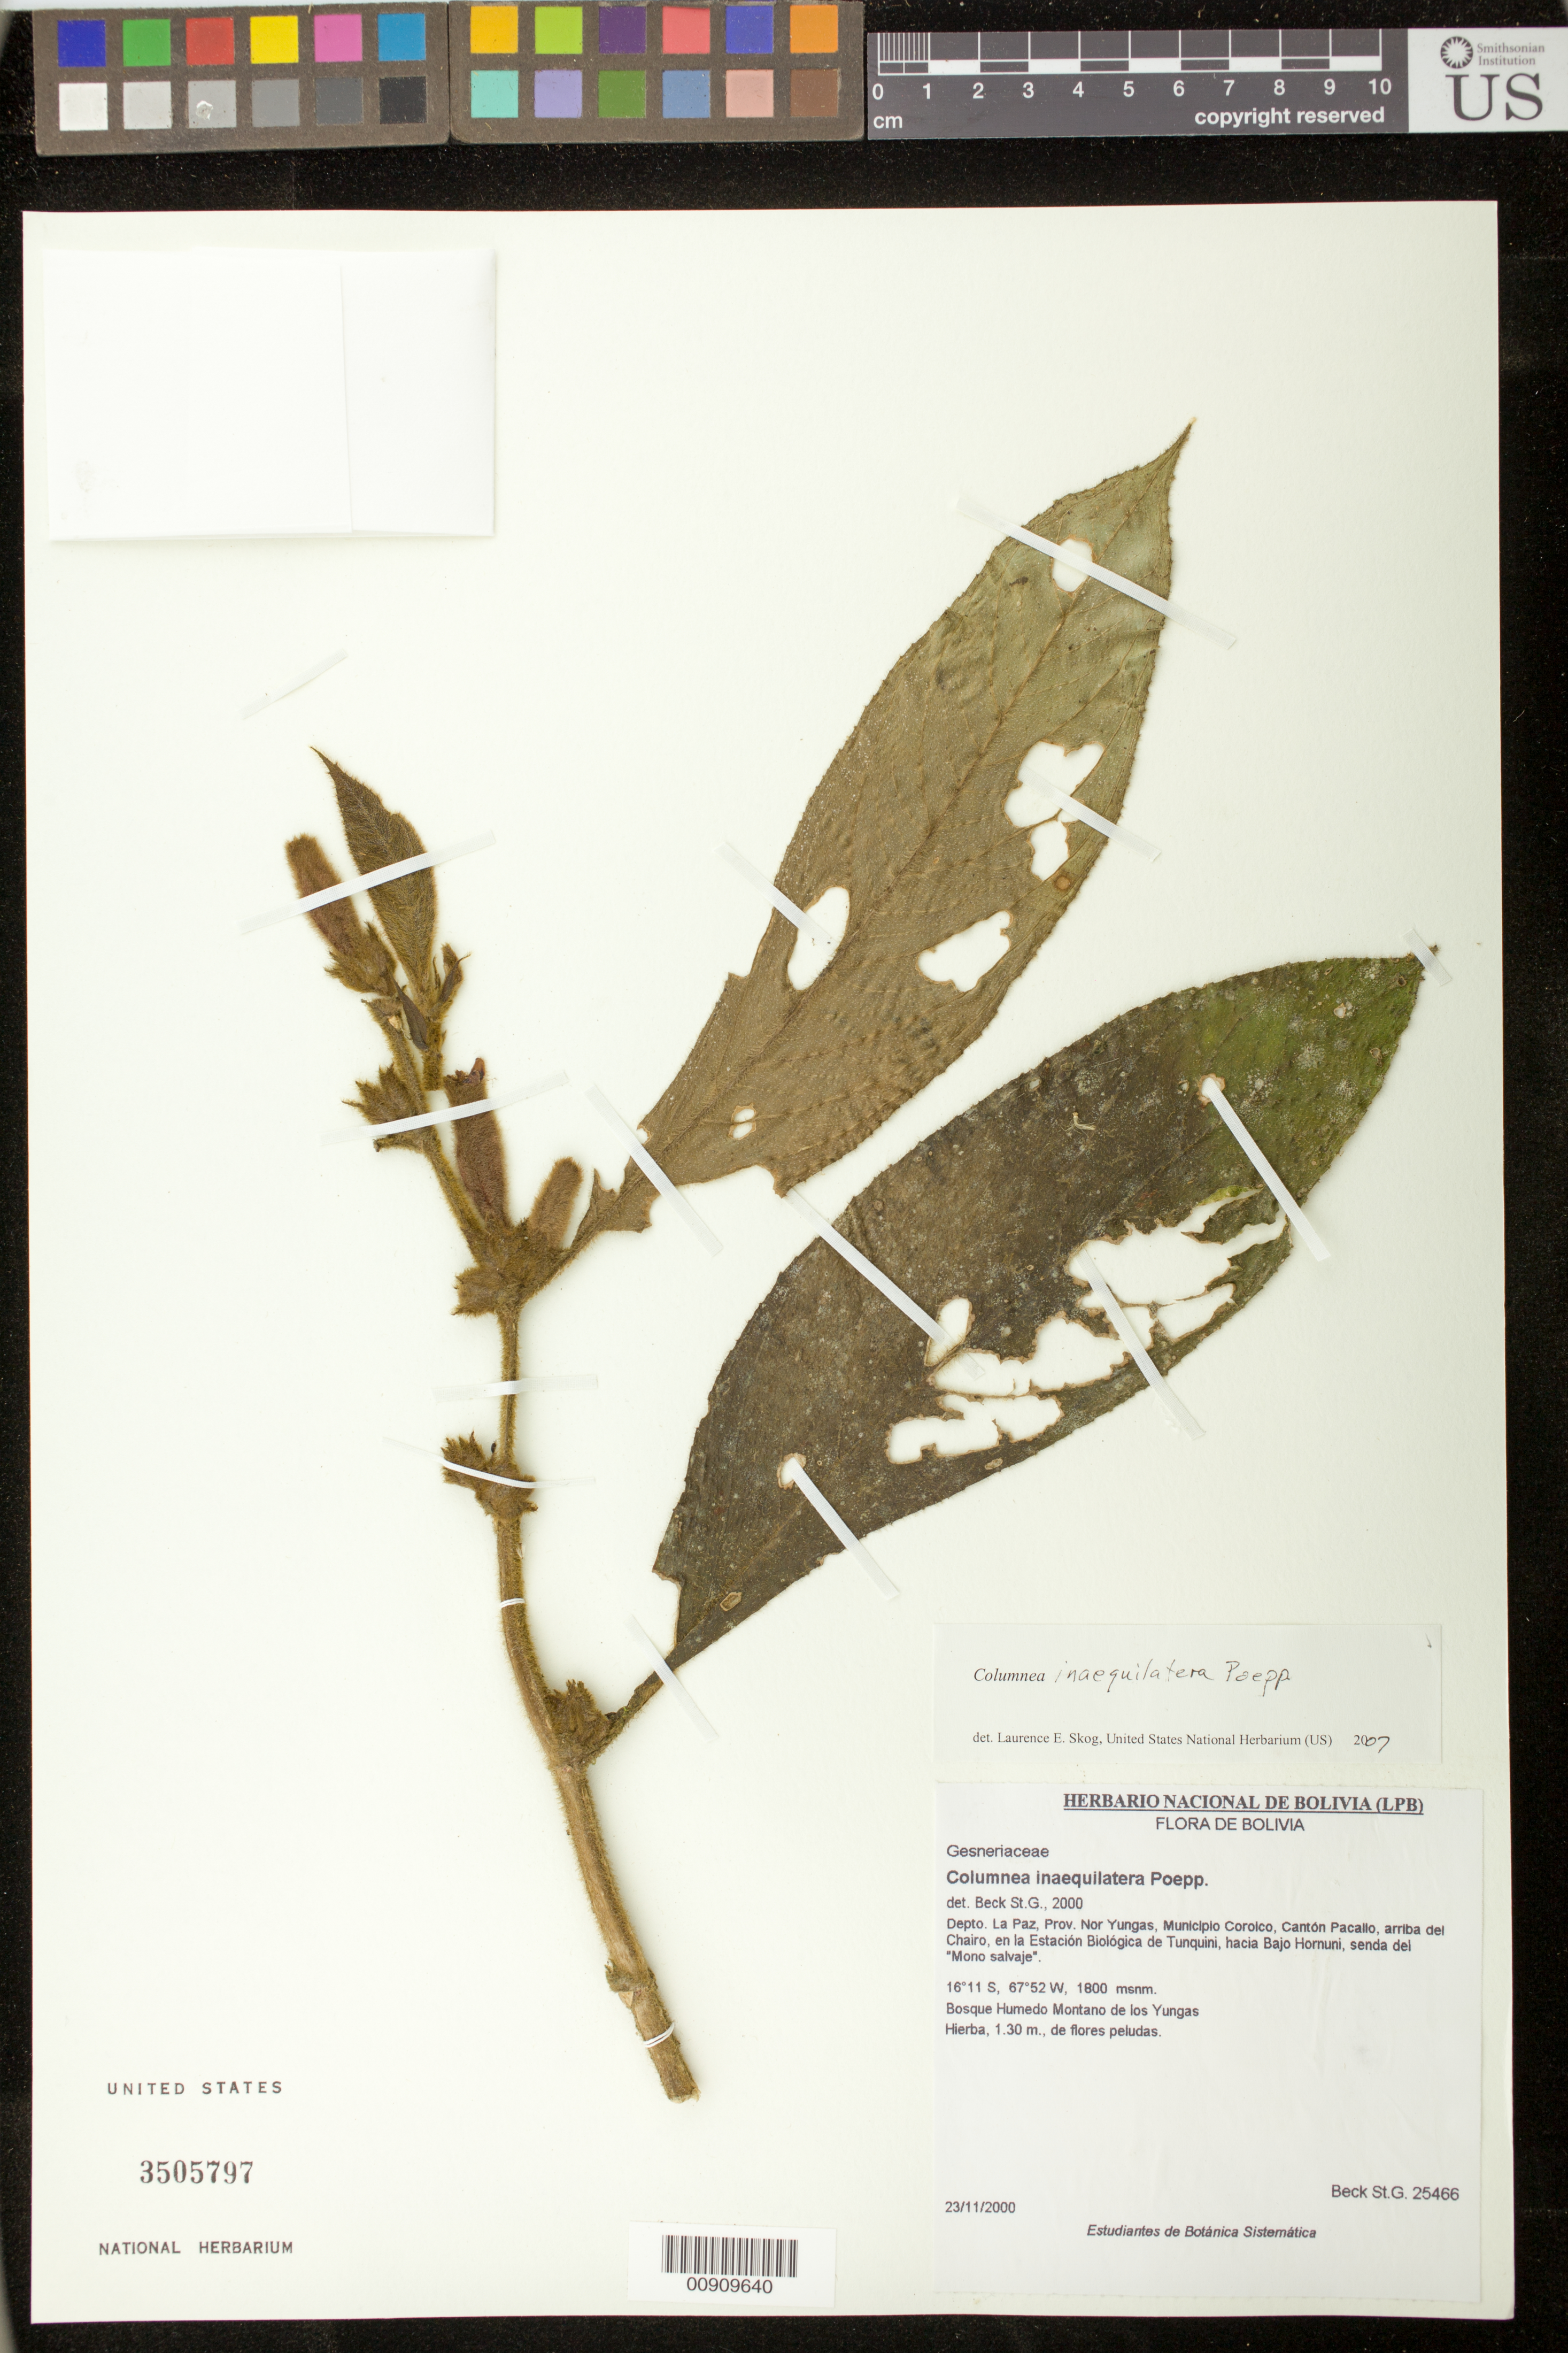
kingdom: Plantae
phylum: Tracheophyta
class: Magnoliopsida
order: Lamiales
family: Gesneriaceae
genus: Columnea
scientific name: Columnea inaequilatera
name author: Poepp.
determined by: Skog, Laurence E.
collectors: S. G. Beck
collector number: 25466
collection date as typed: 23 Nov 2000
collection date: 2000-11-23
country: Bolivia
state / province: La Paz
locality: Depto. La Paz, Prov. Nor Yungas, Municipio Coroico, Cantón Pacallo, arriba del Chairo, en la Estación Biológica de Tunquini, hacia Bajo Hornuni, senda del "Mono salvaje"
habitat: Bosque humedo montano de los Yungas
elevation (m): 1800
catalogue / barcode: US 3505797